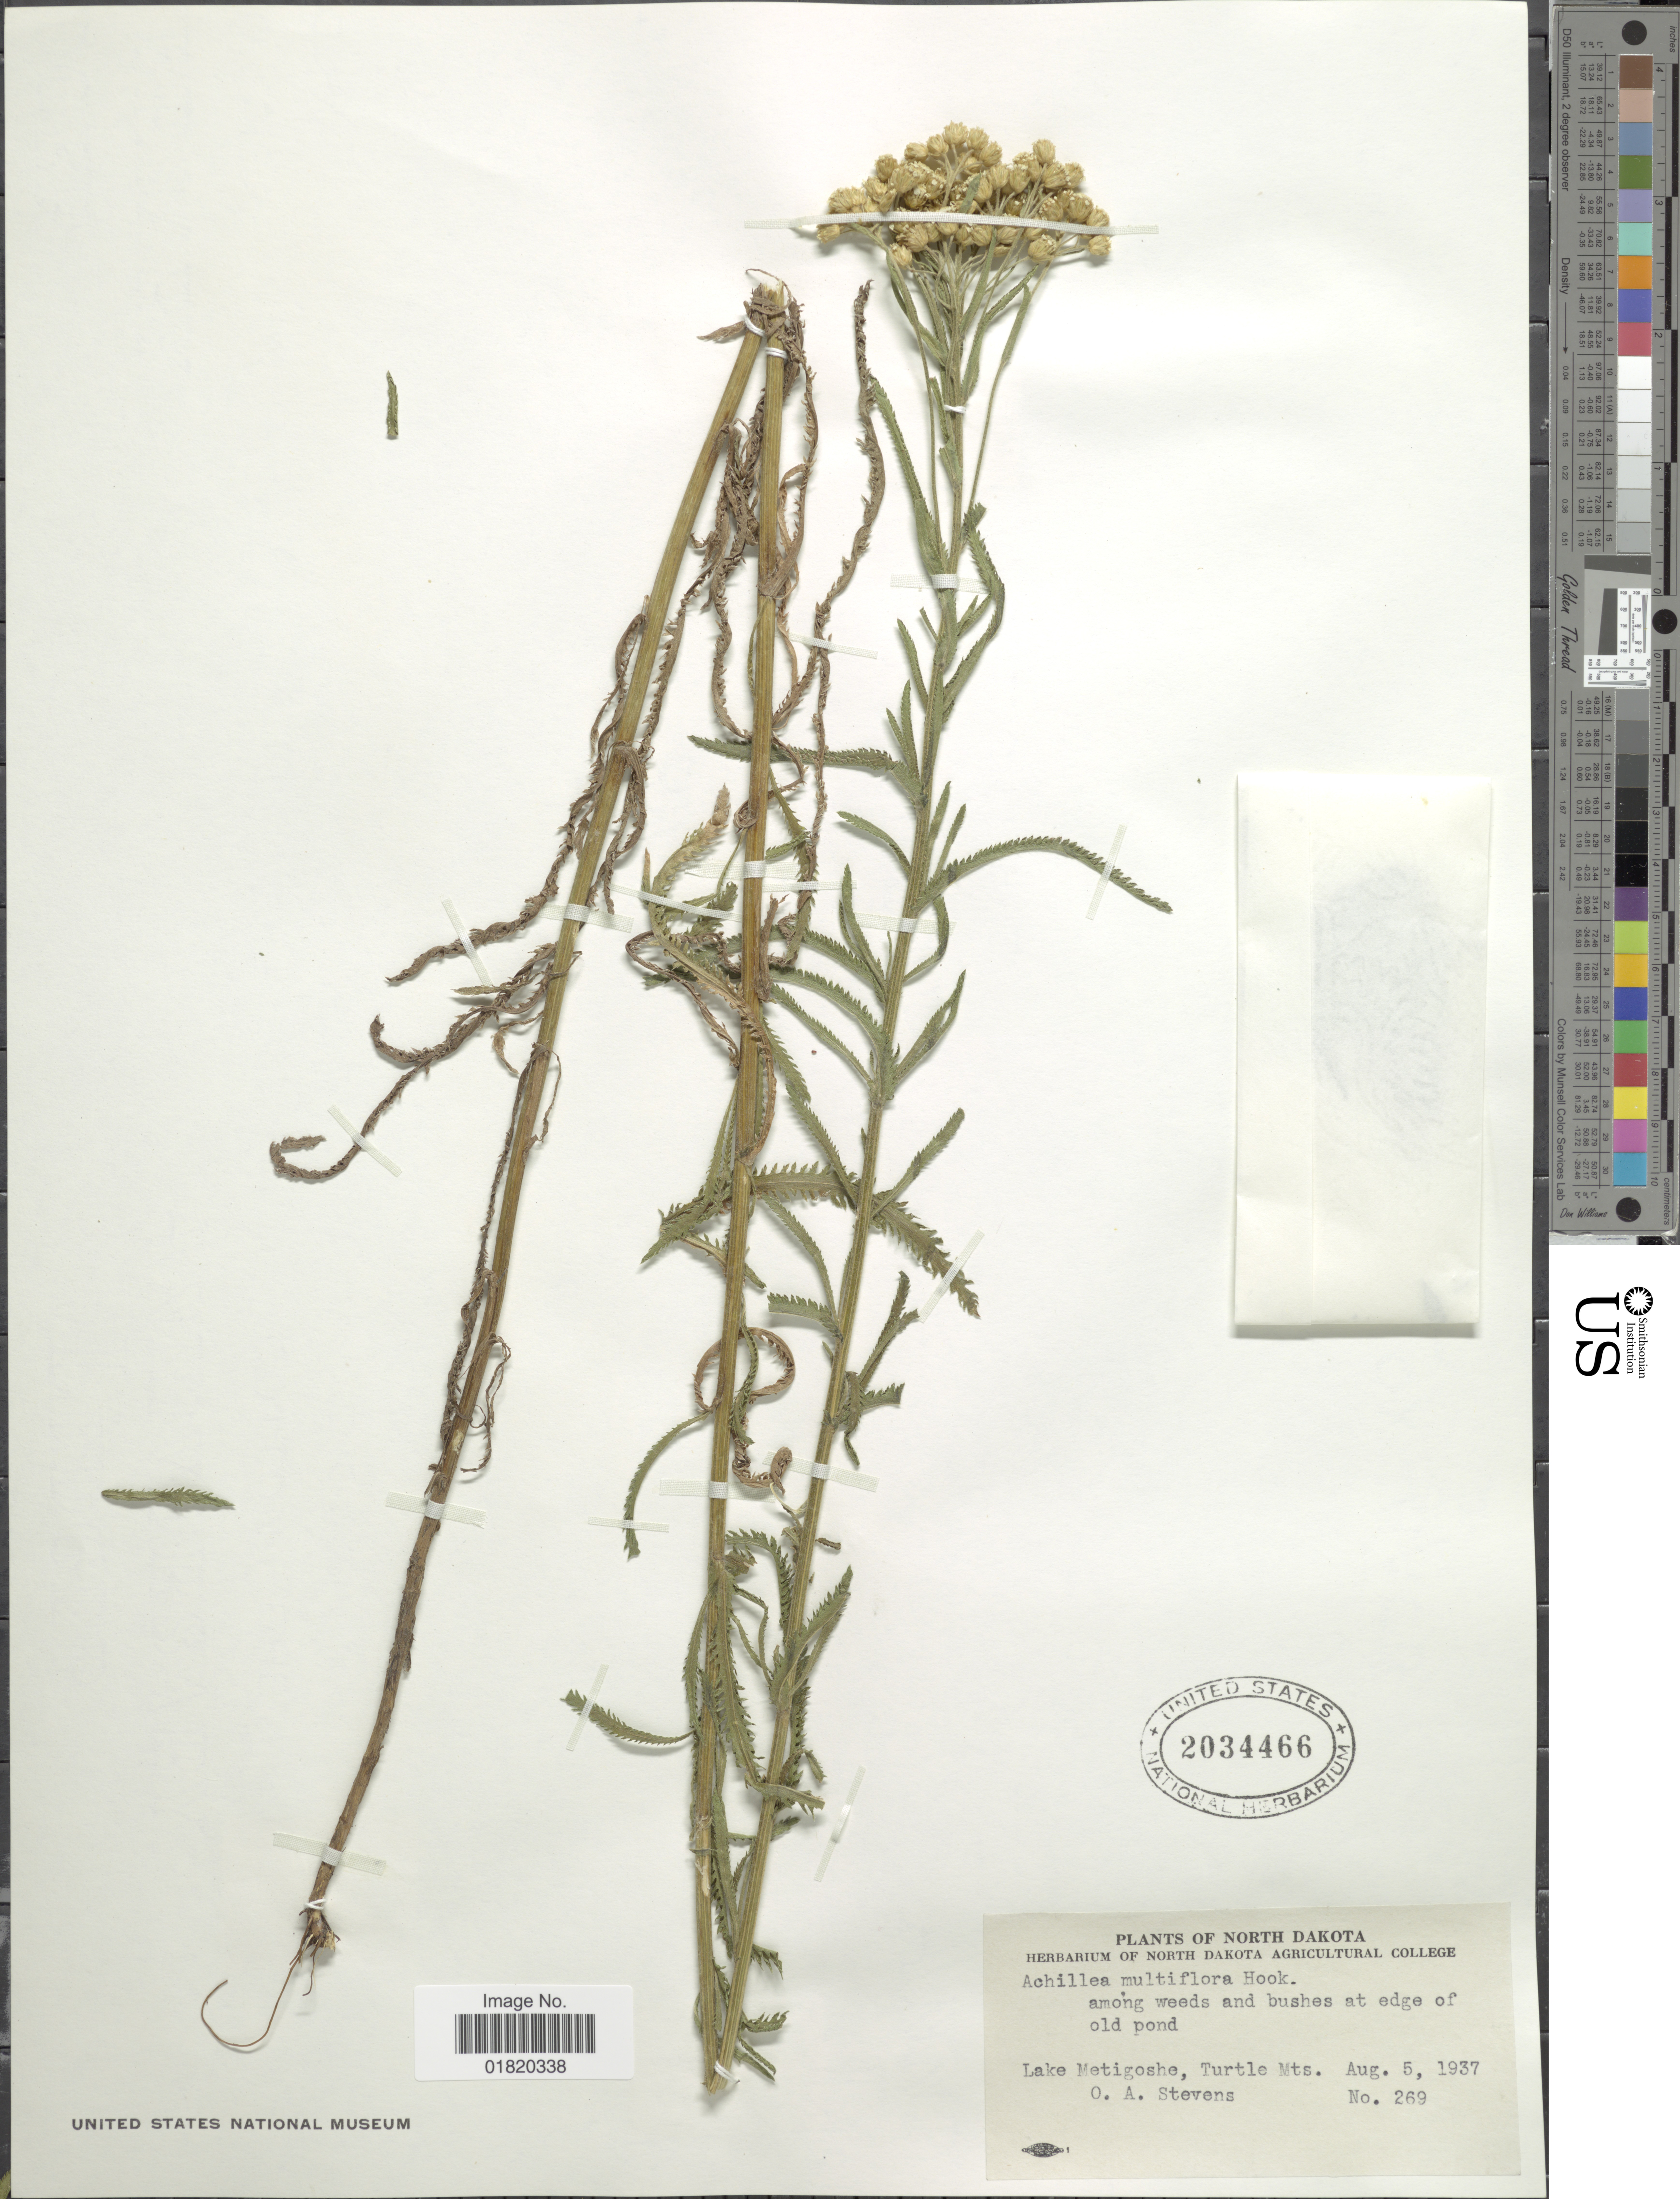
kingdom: Plantae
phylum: Tracheophyta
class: Magnoliopsida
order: Asterales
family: Asteraceae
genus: Achillea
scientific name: Achillea multiflora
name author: Hook.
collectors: O. A. Stevens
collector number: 269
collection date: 1937-08-05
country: United States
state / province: North Dakota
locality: Lake Metigoshe, Turtle Mts.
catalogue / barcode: US 2034466